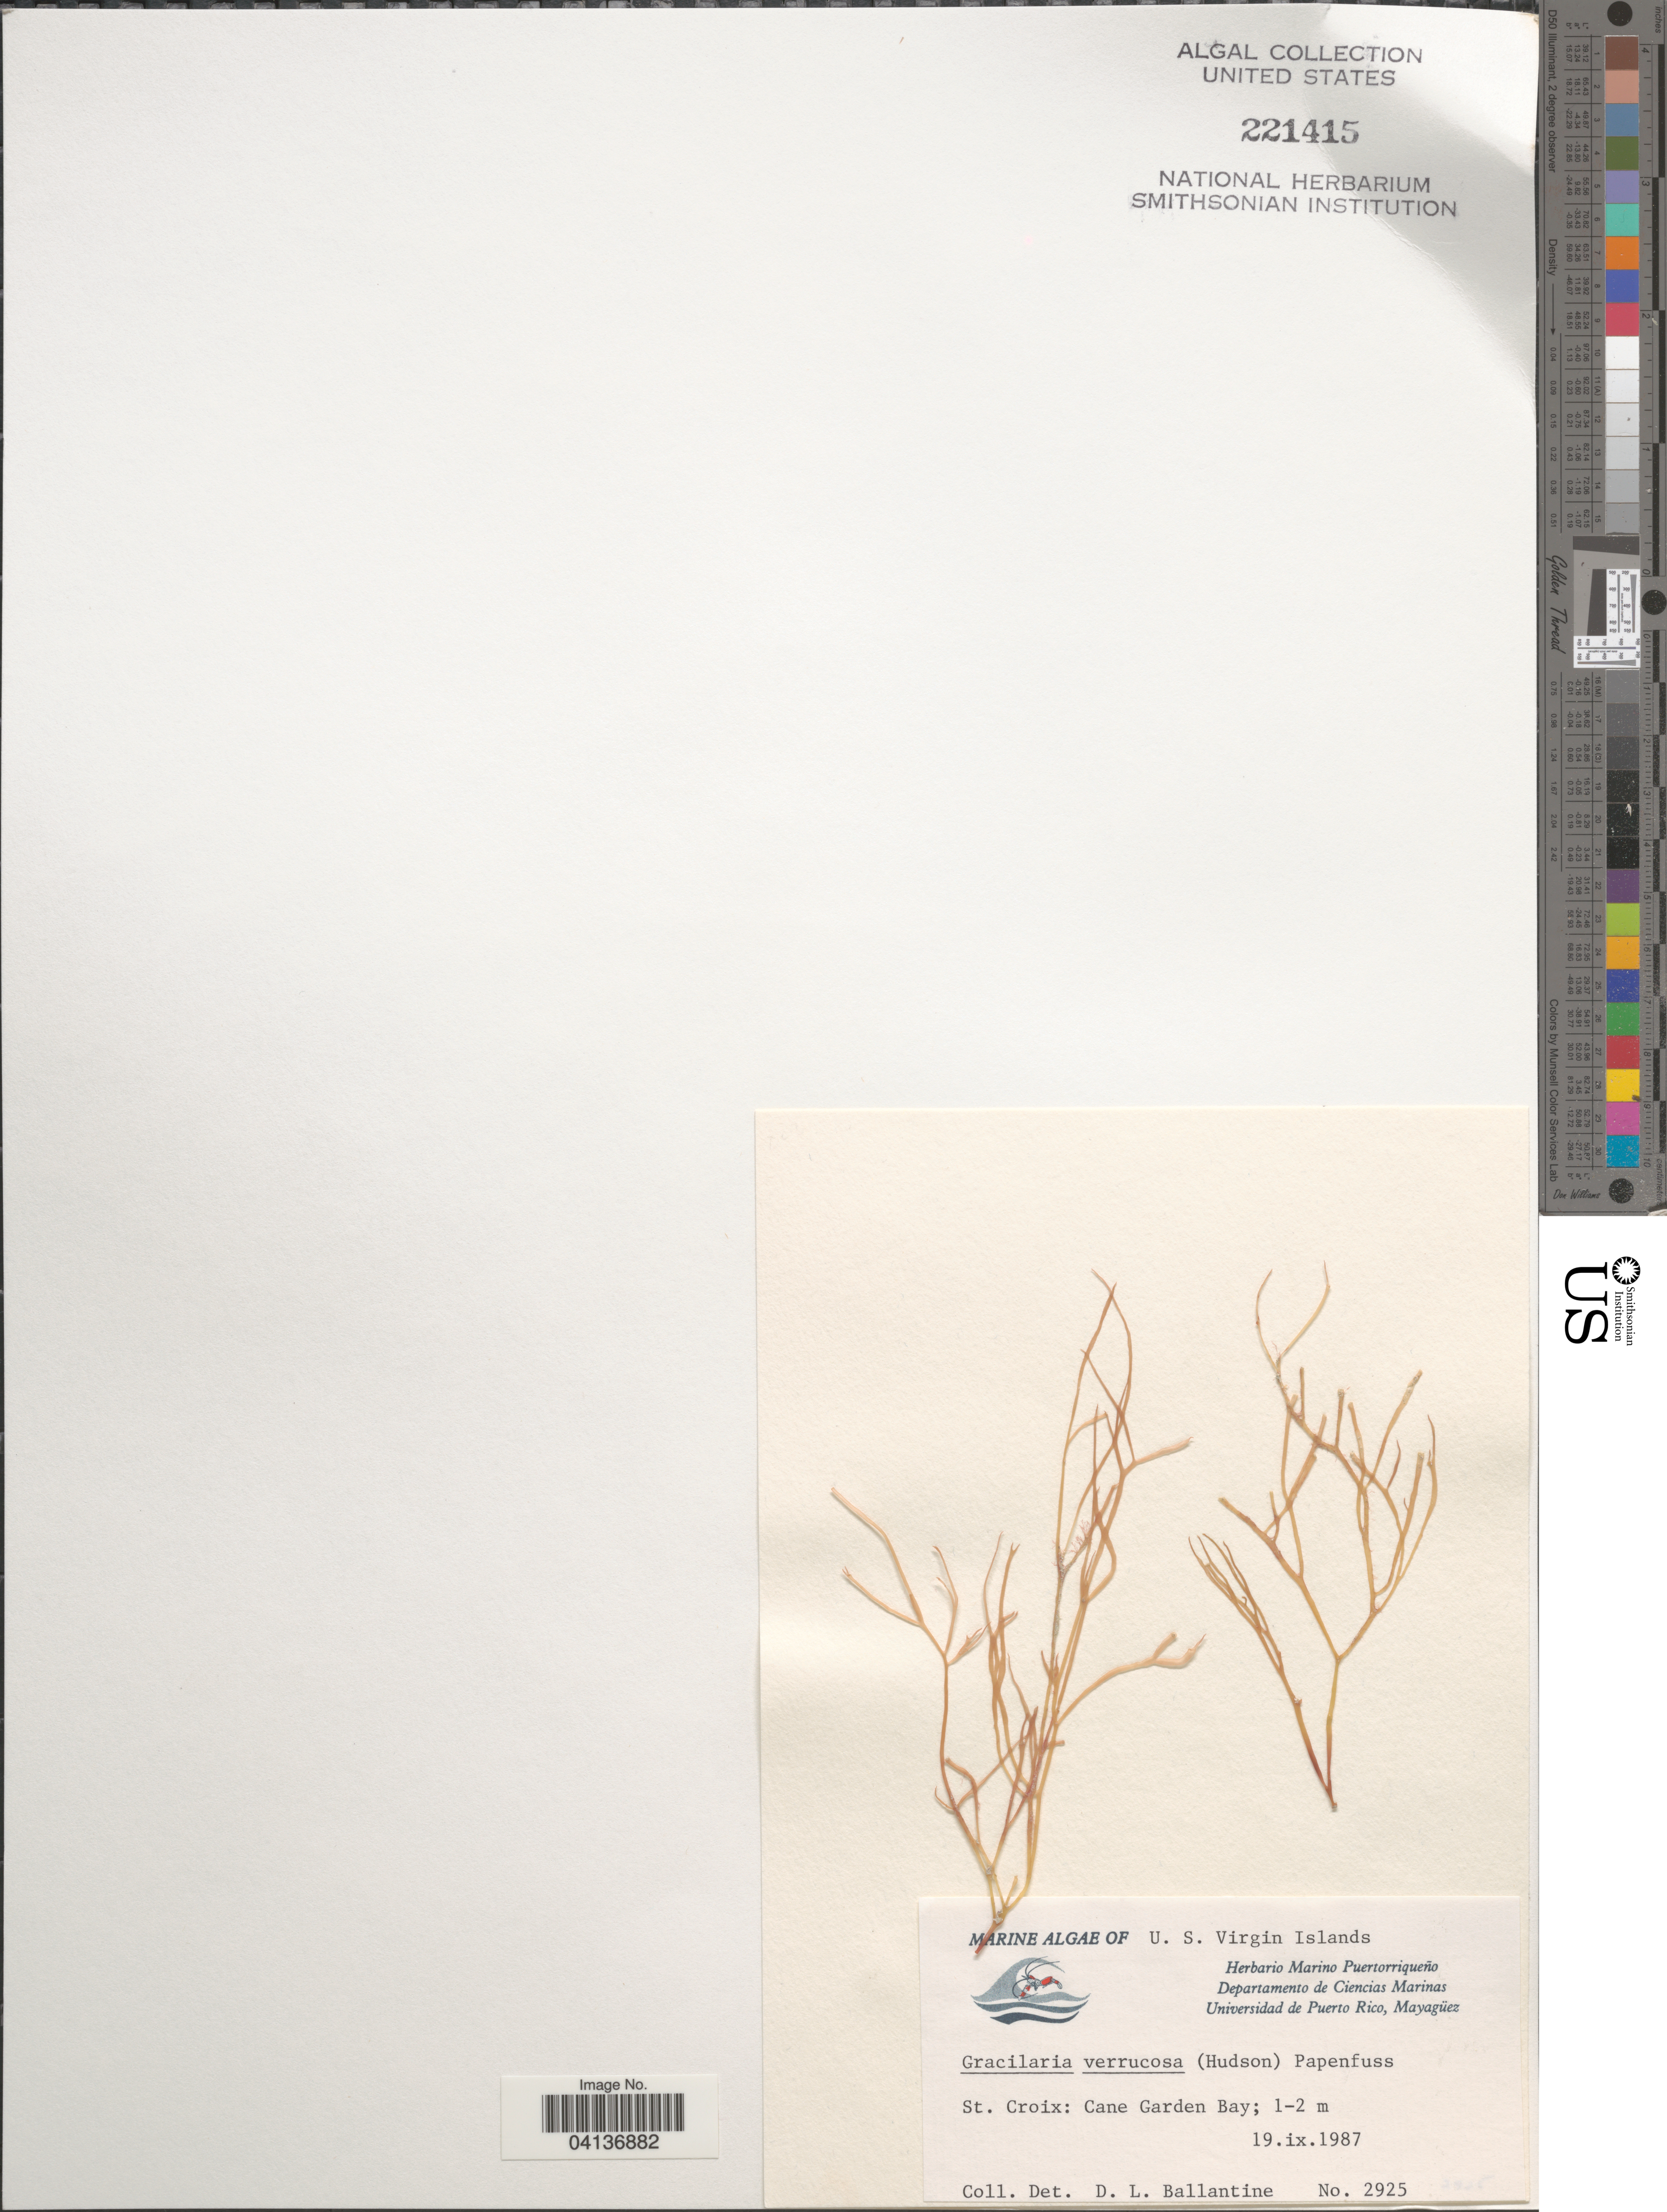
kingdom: Plantae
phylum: Rhodophyta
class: Florideophyceae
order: Gracilariales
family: Gracilariaceae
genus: Gracilariopsis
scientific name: Gracilariopsis longissima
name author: (S.G. Gmel.) Steentoft et al.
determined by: Algae name updating Project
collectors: D.L. Ballantine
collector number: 2925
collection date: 1987-09-19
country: U.S. Virgin Islands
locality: St. Croix: Cane Garden Bay.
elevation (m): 1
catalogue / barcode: US 221415